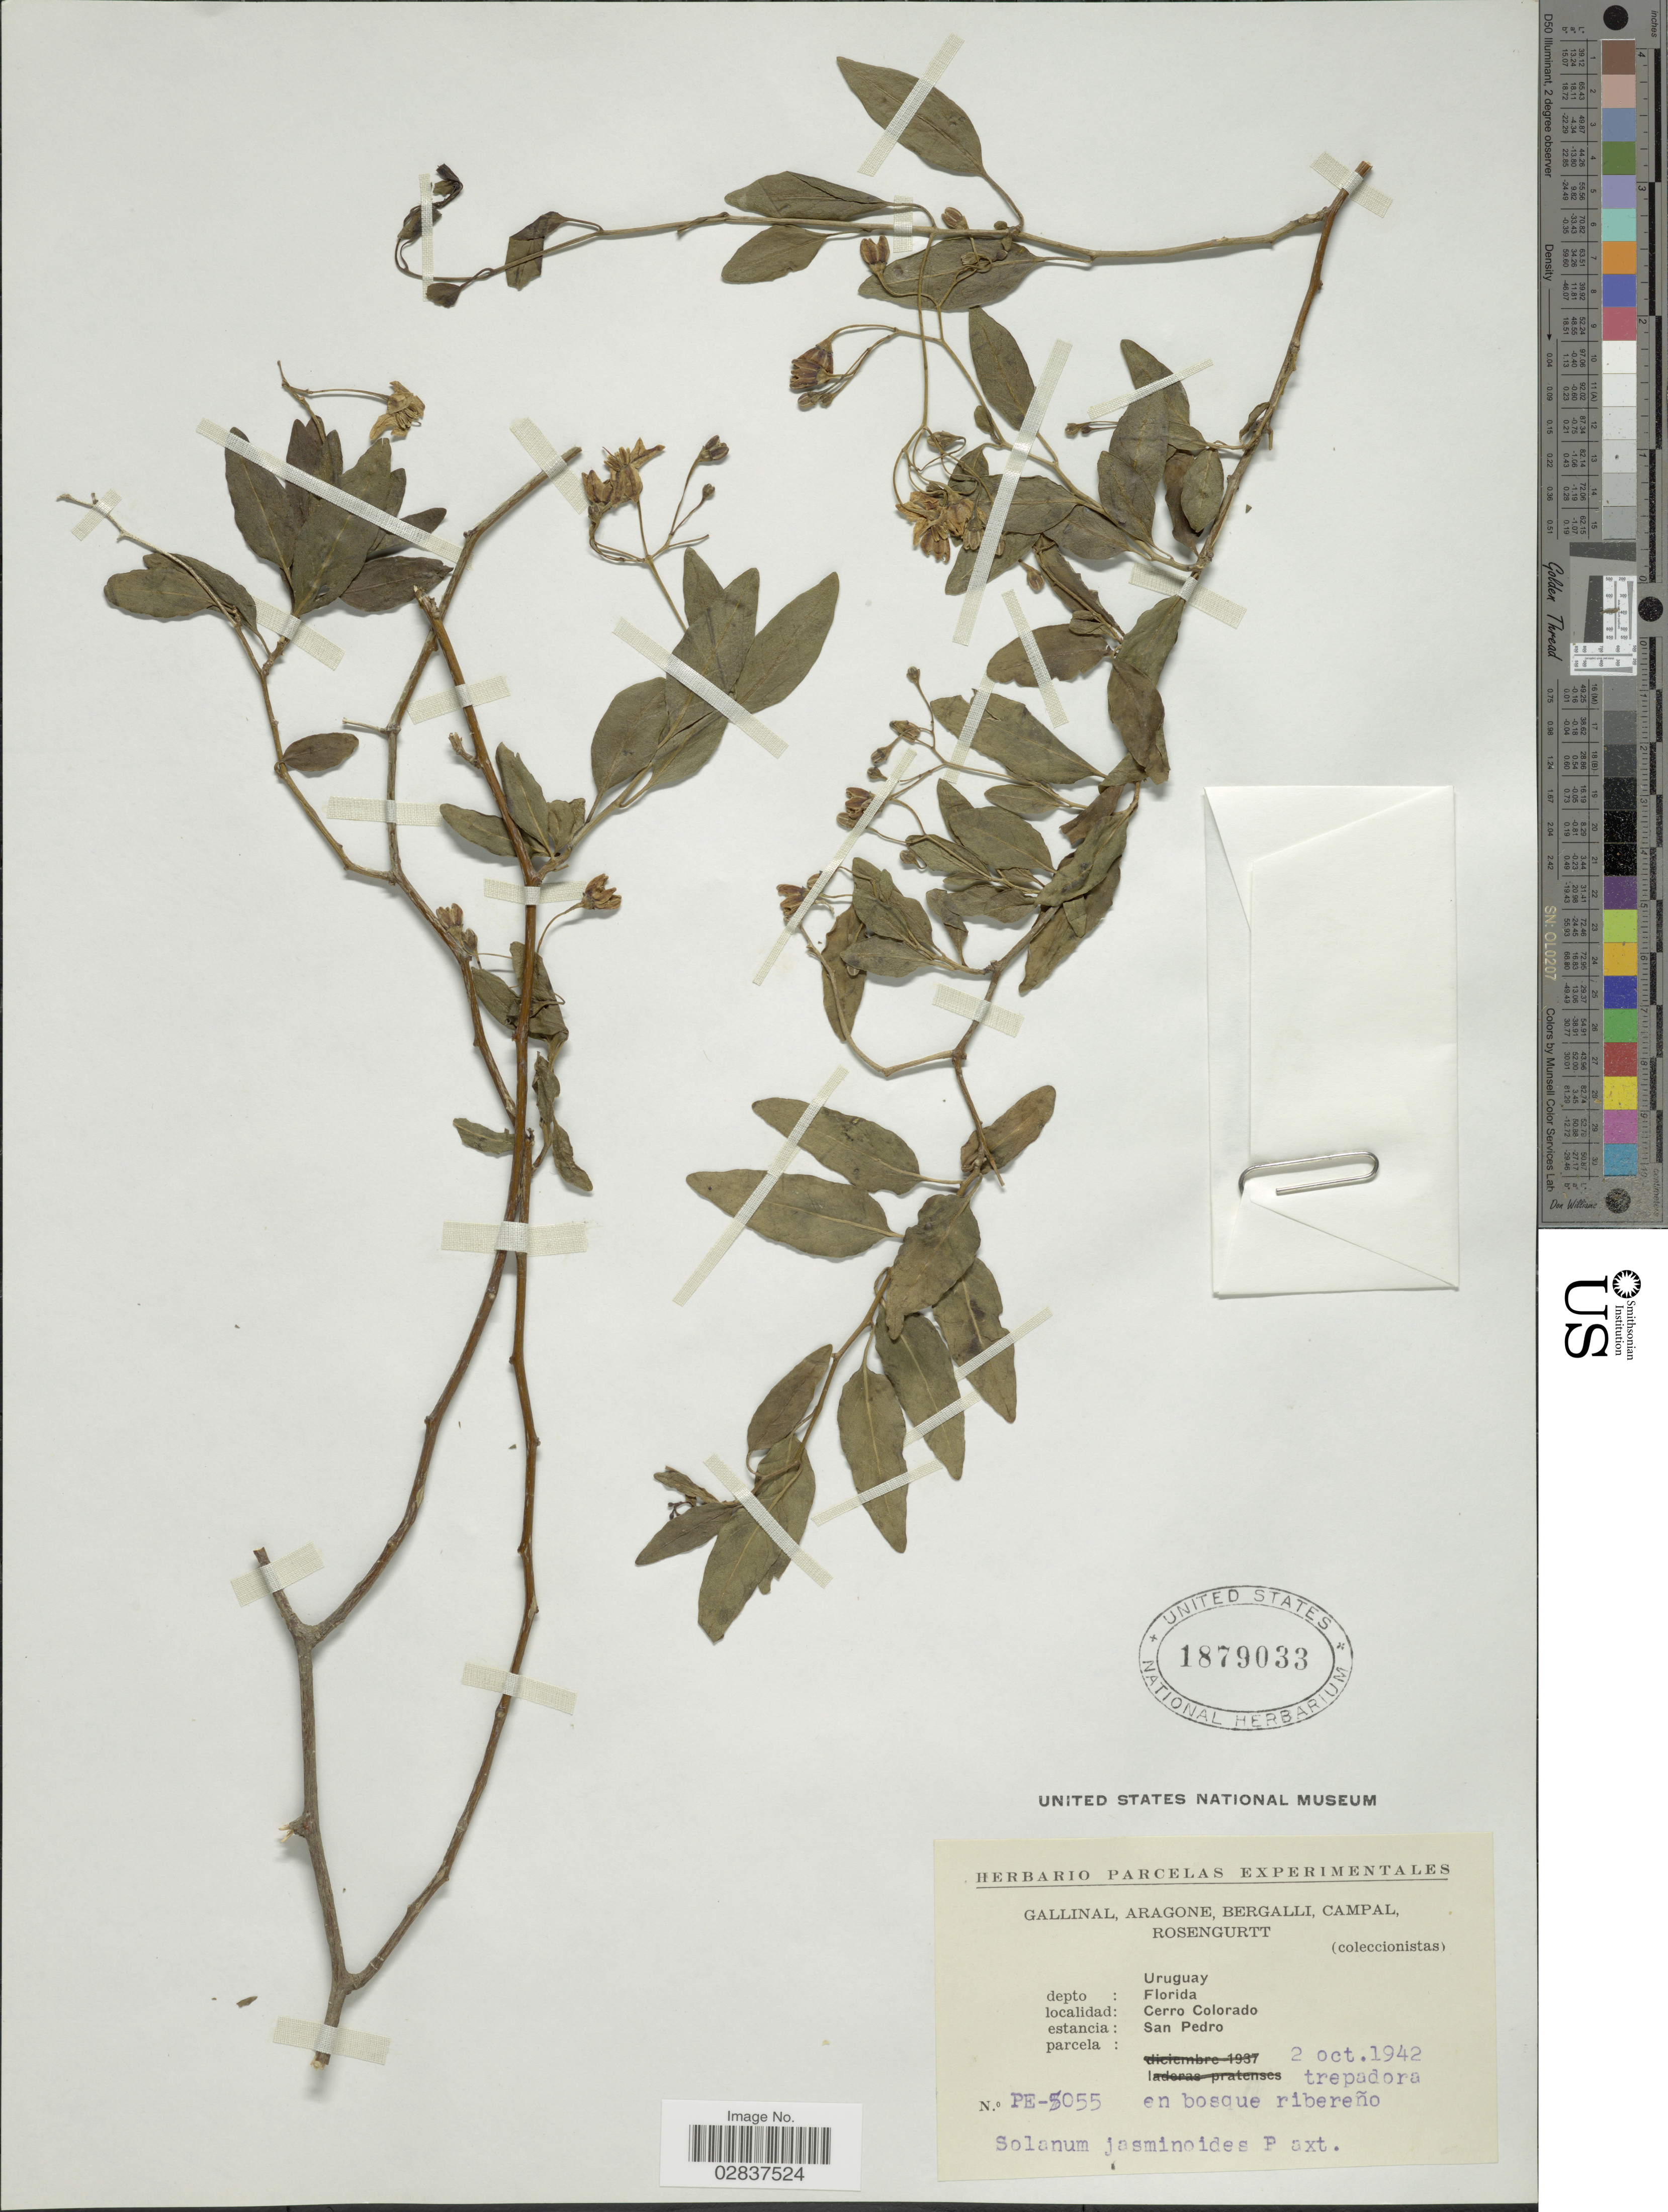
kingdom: Plantae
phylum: Tracheophyta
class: Magnoliopsida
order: Solanales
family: Solanaceae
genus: Solanum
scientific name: Solanum jasminoides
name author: Paxton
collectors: -. Gallinal, -- Aragone, -- Bergalli, -- Campal & Rosengurtt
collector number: PE-5055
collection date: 1942-10-02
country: Uruguay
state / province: Florida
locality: Depto: Florida, Cerro Colorado. Estancia: San Pedro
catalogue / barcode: US 1879033